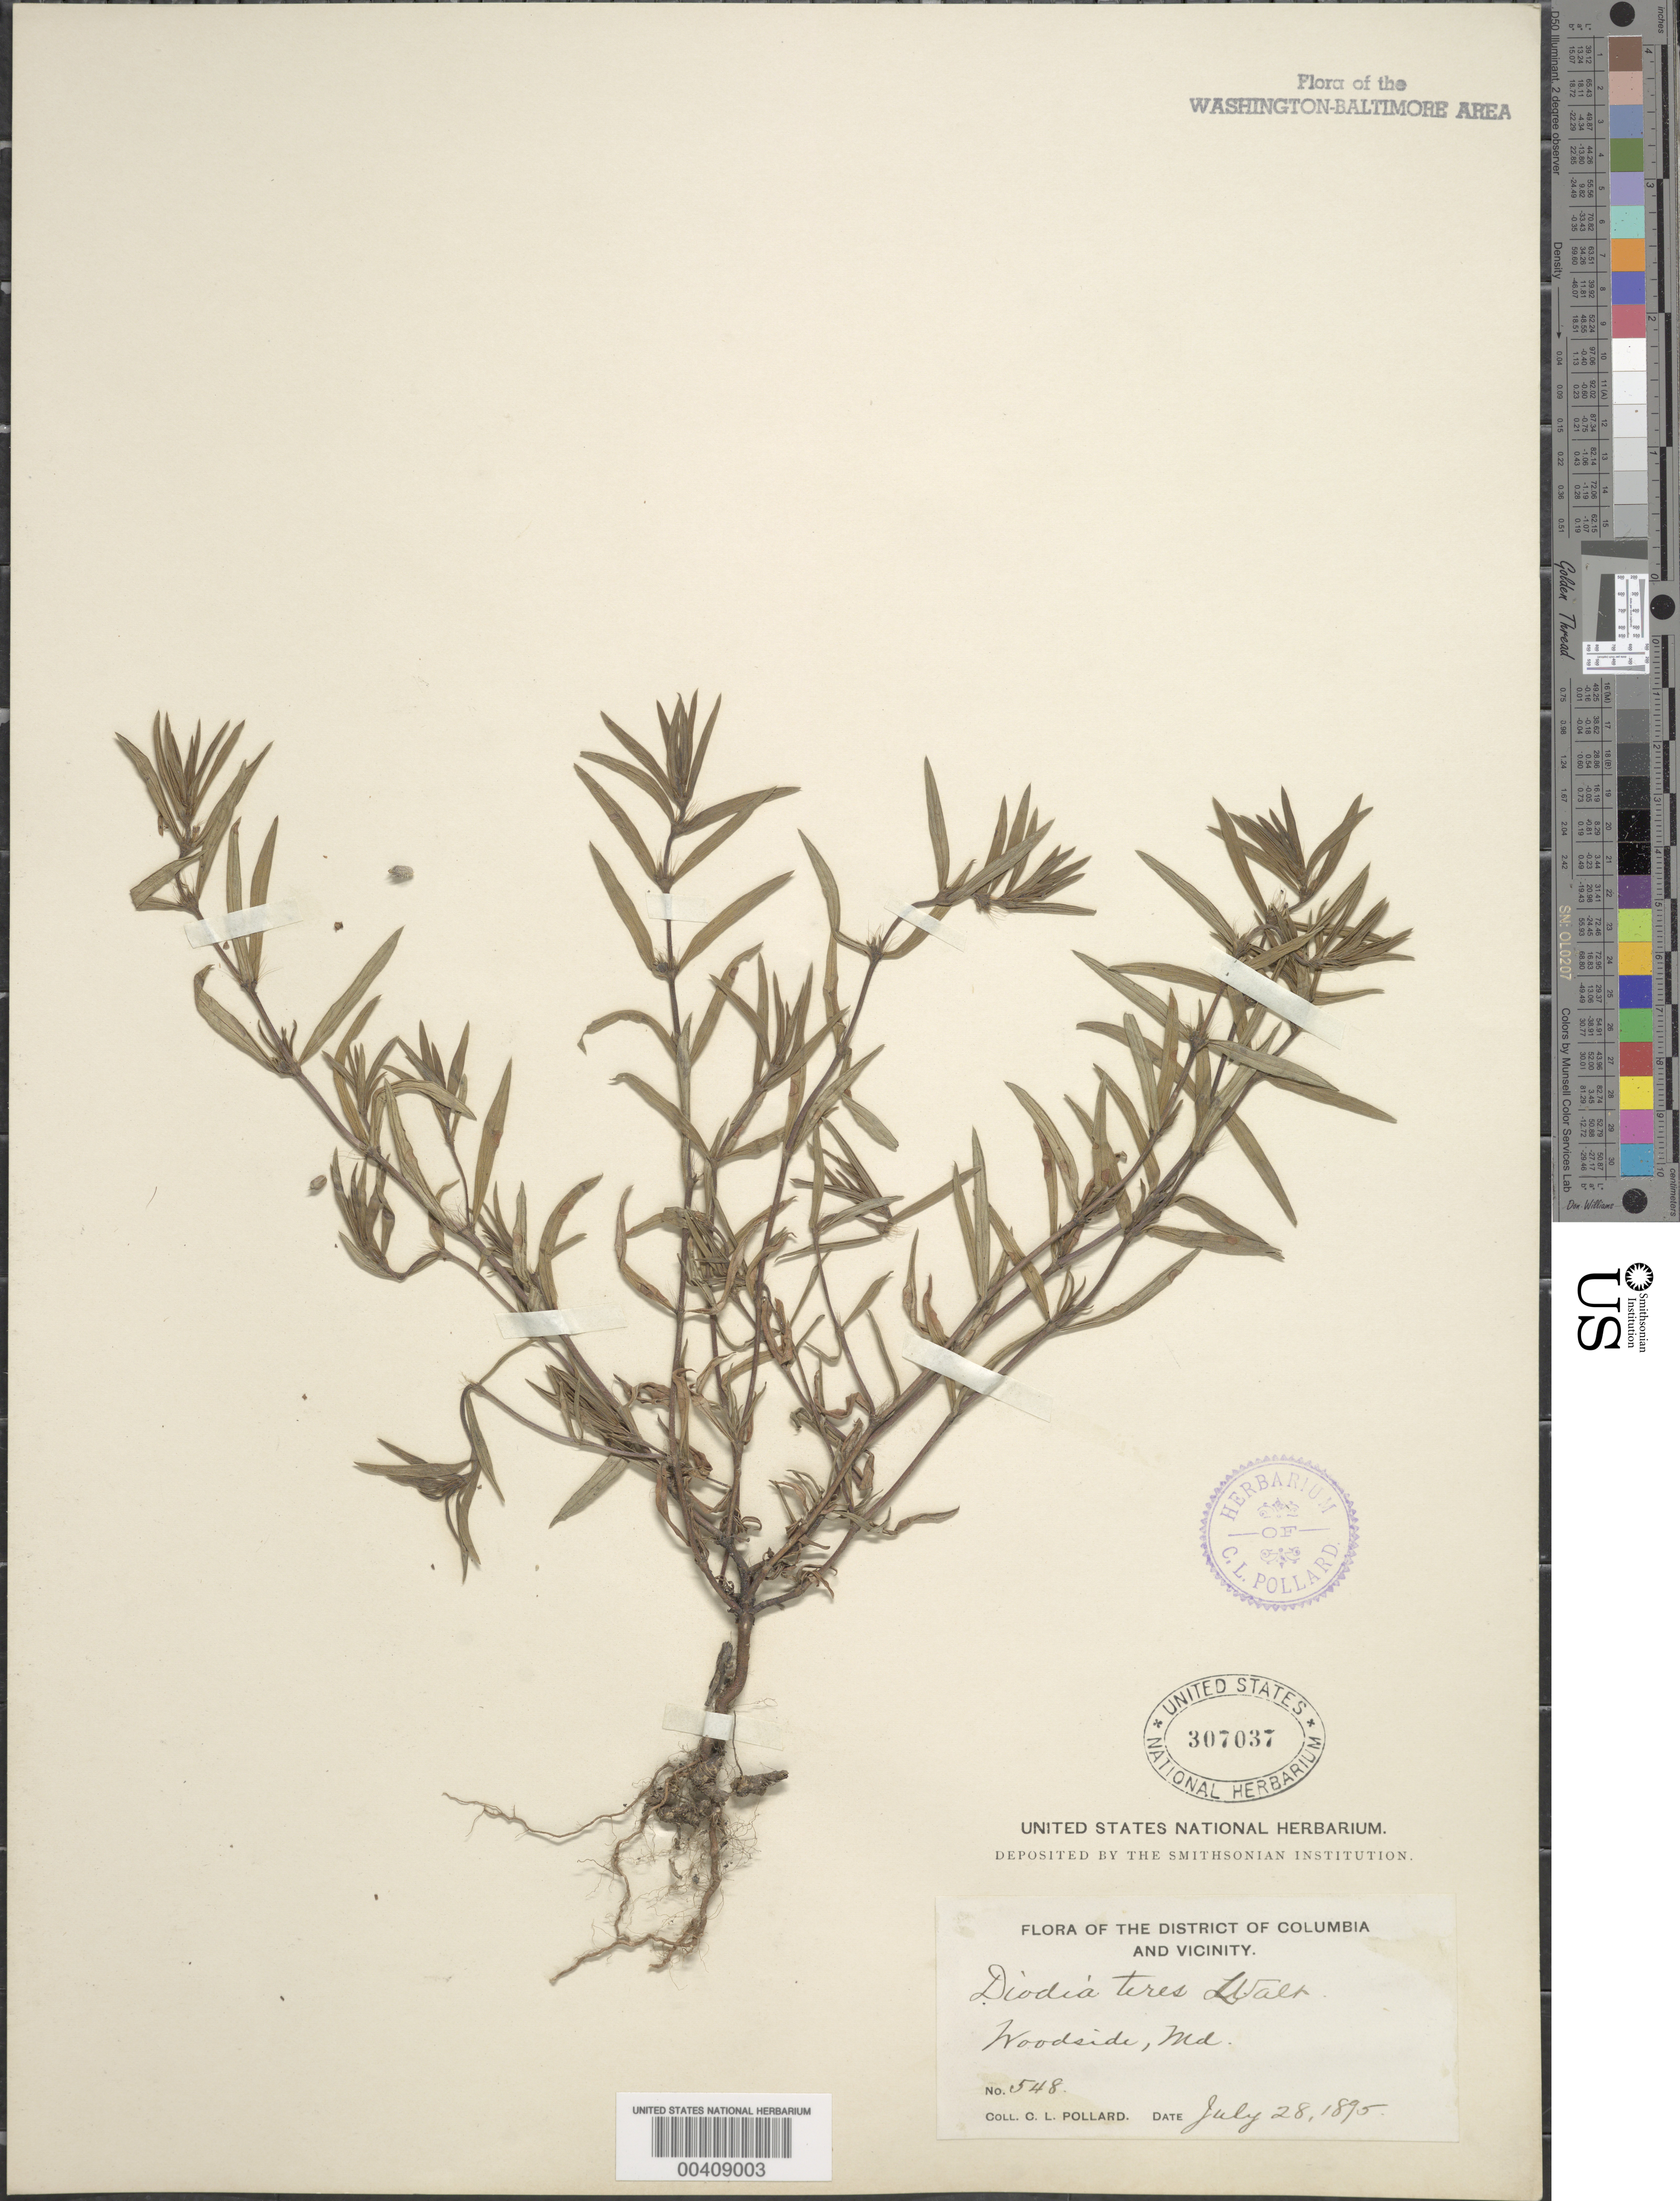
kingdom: Plantae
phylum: Tracheophyta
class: Magnoliopsida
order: Gentianales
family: Rubiaceae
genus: Diodia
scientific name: Diodia teres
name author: Walter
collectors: C. L. Pollard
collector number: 548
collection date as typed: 28 Jul 1895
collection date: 1895-07-28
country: United States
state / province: Maryland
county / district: Montgomery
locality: Woodside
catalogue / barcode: US 307037